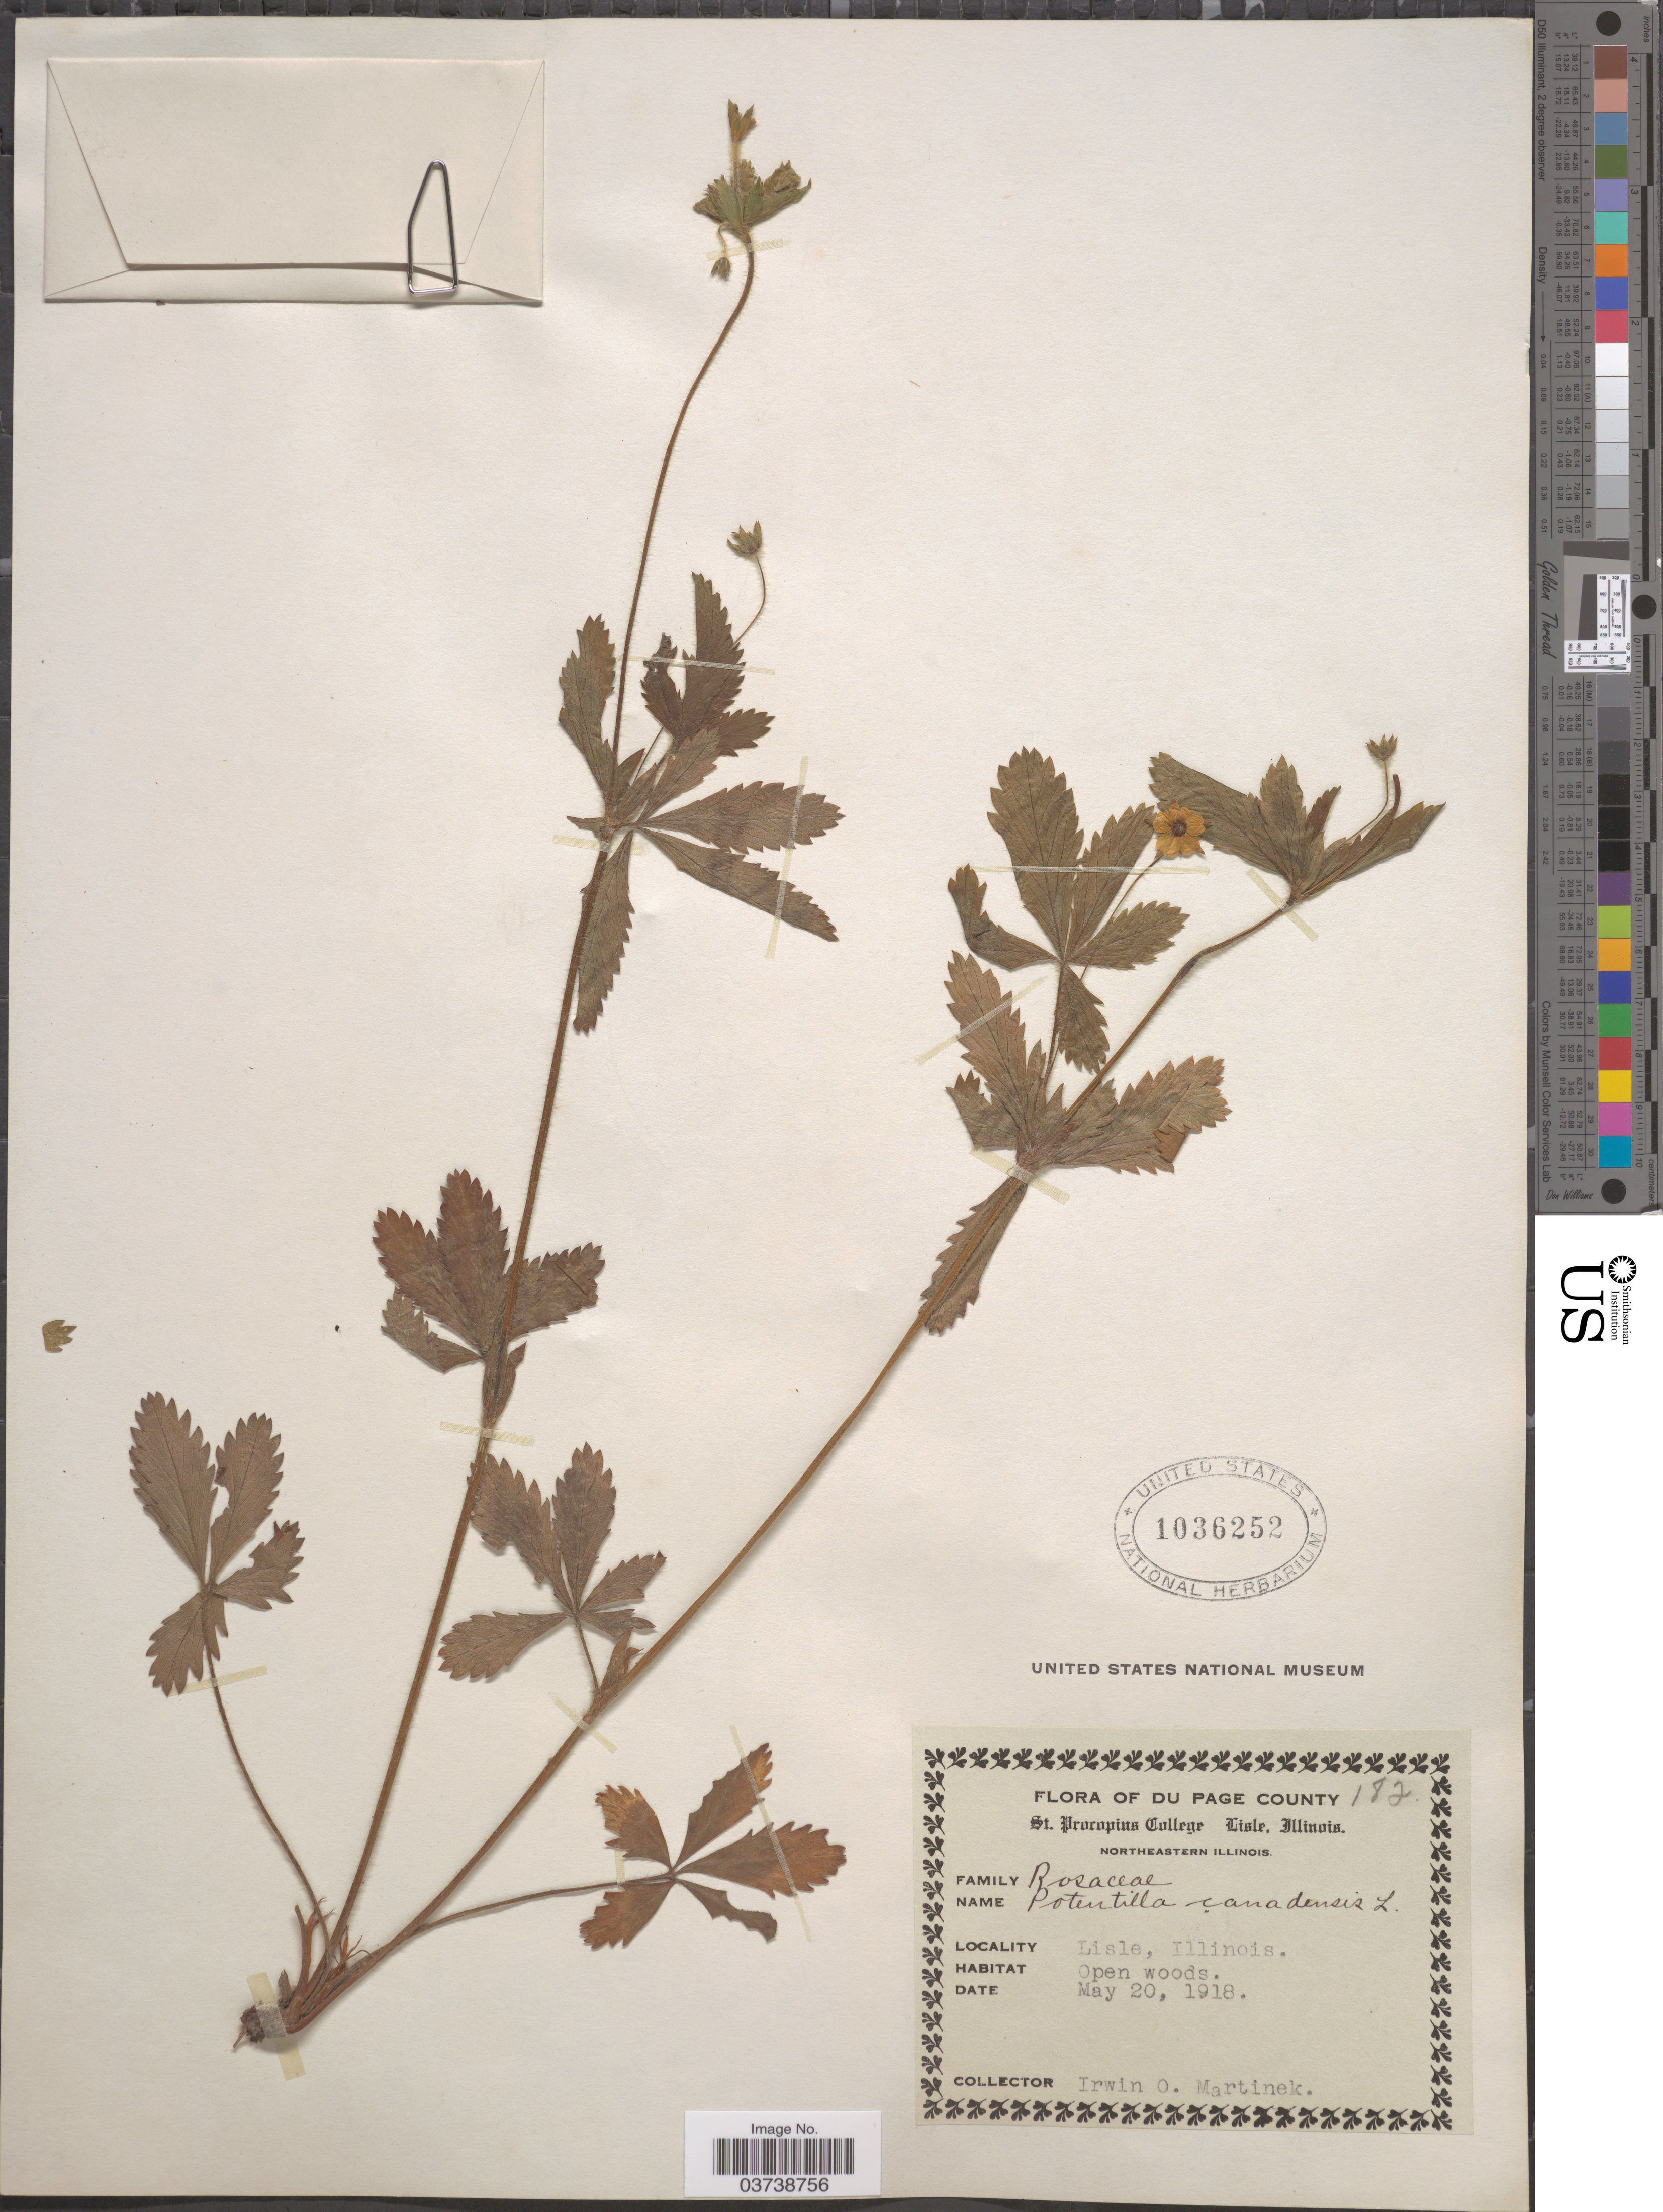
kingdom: Plantae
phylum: Tracheophyta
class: Magnoliopsida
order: Rosales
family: Rosaceae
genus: Potentilla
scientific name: Potentilla canadensis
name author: L.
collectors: I. Martinek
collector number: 182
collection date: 1918-05-20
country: United States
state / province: Illinois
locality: Du Page County. Northeastern Illinois. Lisle.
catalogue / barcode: US 1036252